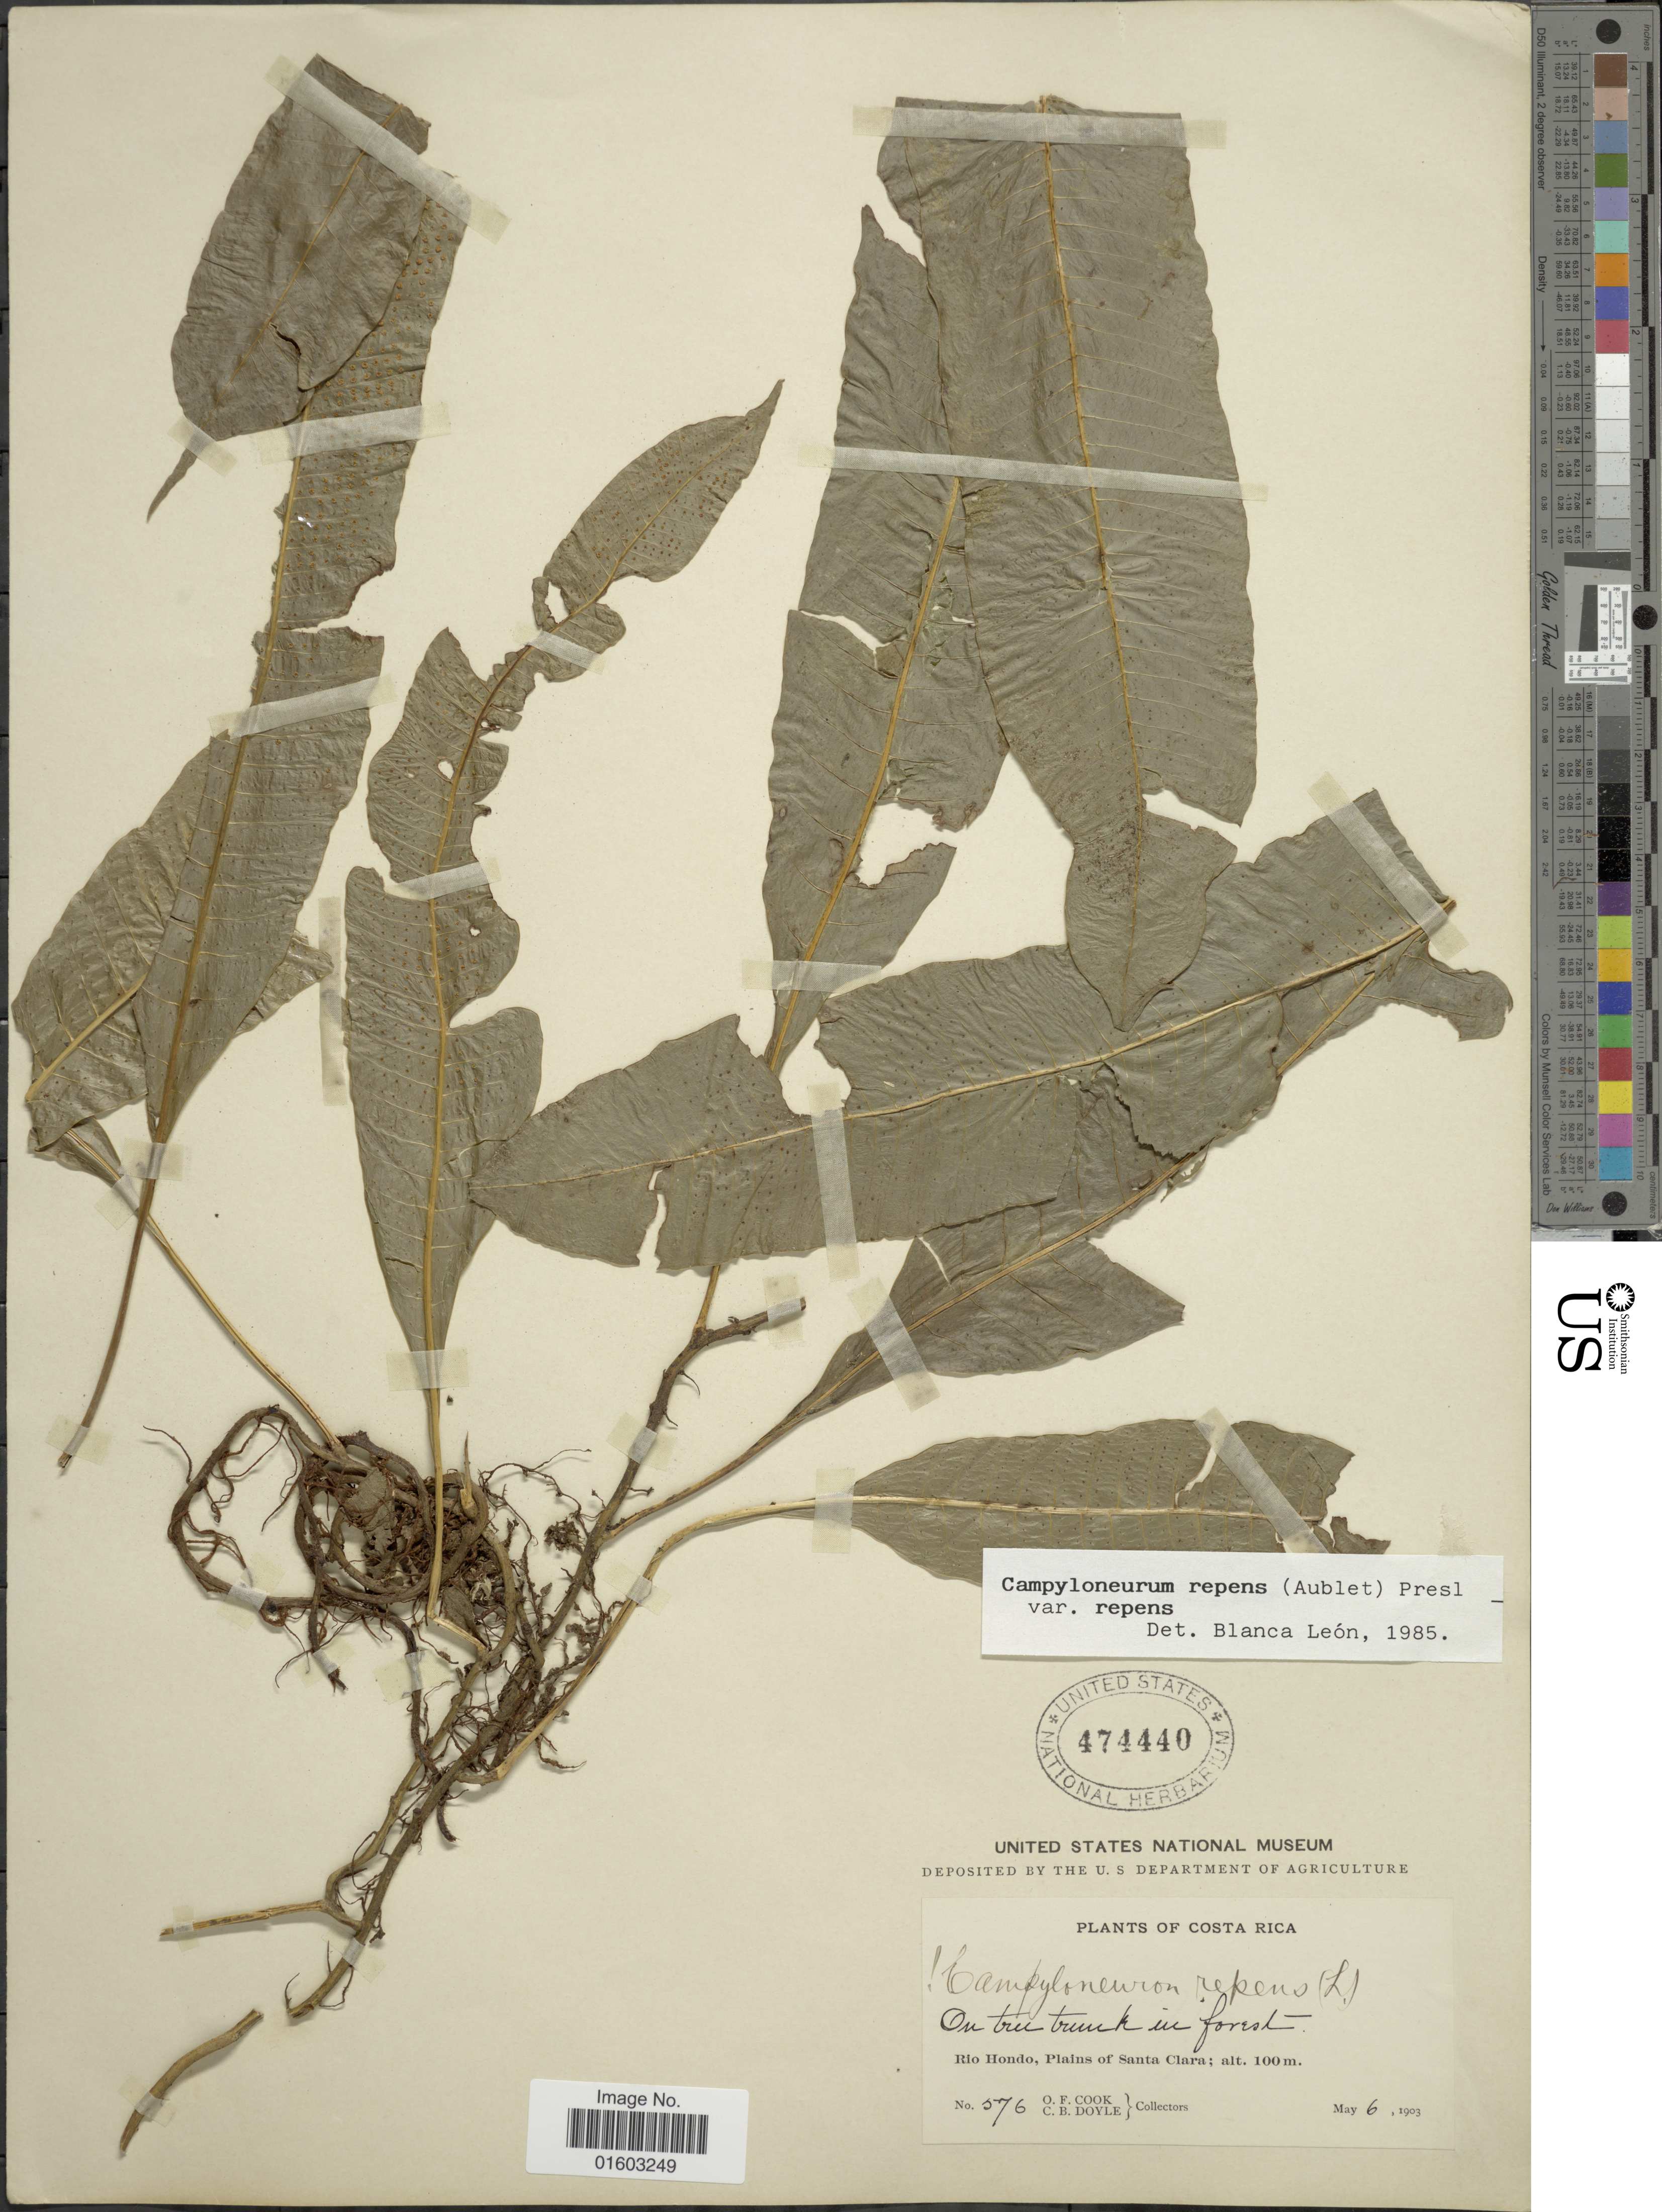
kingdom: Plantae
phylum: Tracheophyta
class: Polypodiopsida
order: Polypodiales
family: Polypodiaceae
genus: Campyloneurum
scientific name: Campyloneurum repens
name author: (Aubl.) C. Presl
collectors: O. F. Cook & C. Doyle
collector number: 576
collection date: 1903-05-06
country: Costa Rica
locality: Rio Hondo, Plains of Santa Clara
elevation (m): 100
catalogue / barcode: US 474440